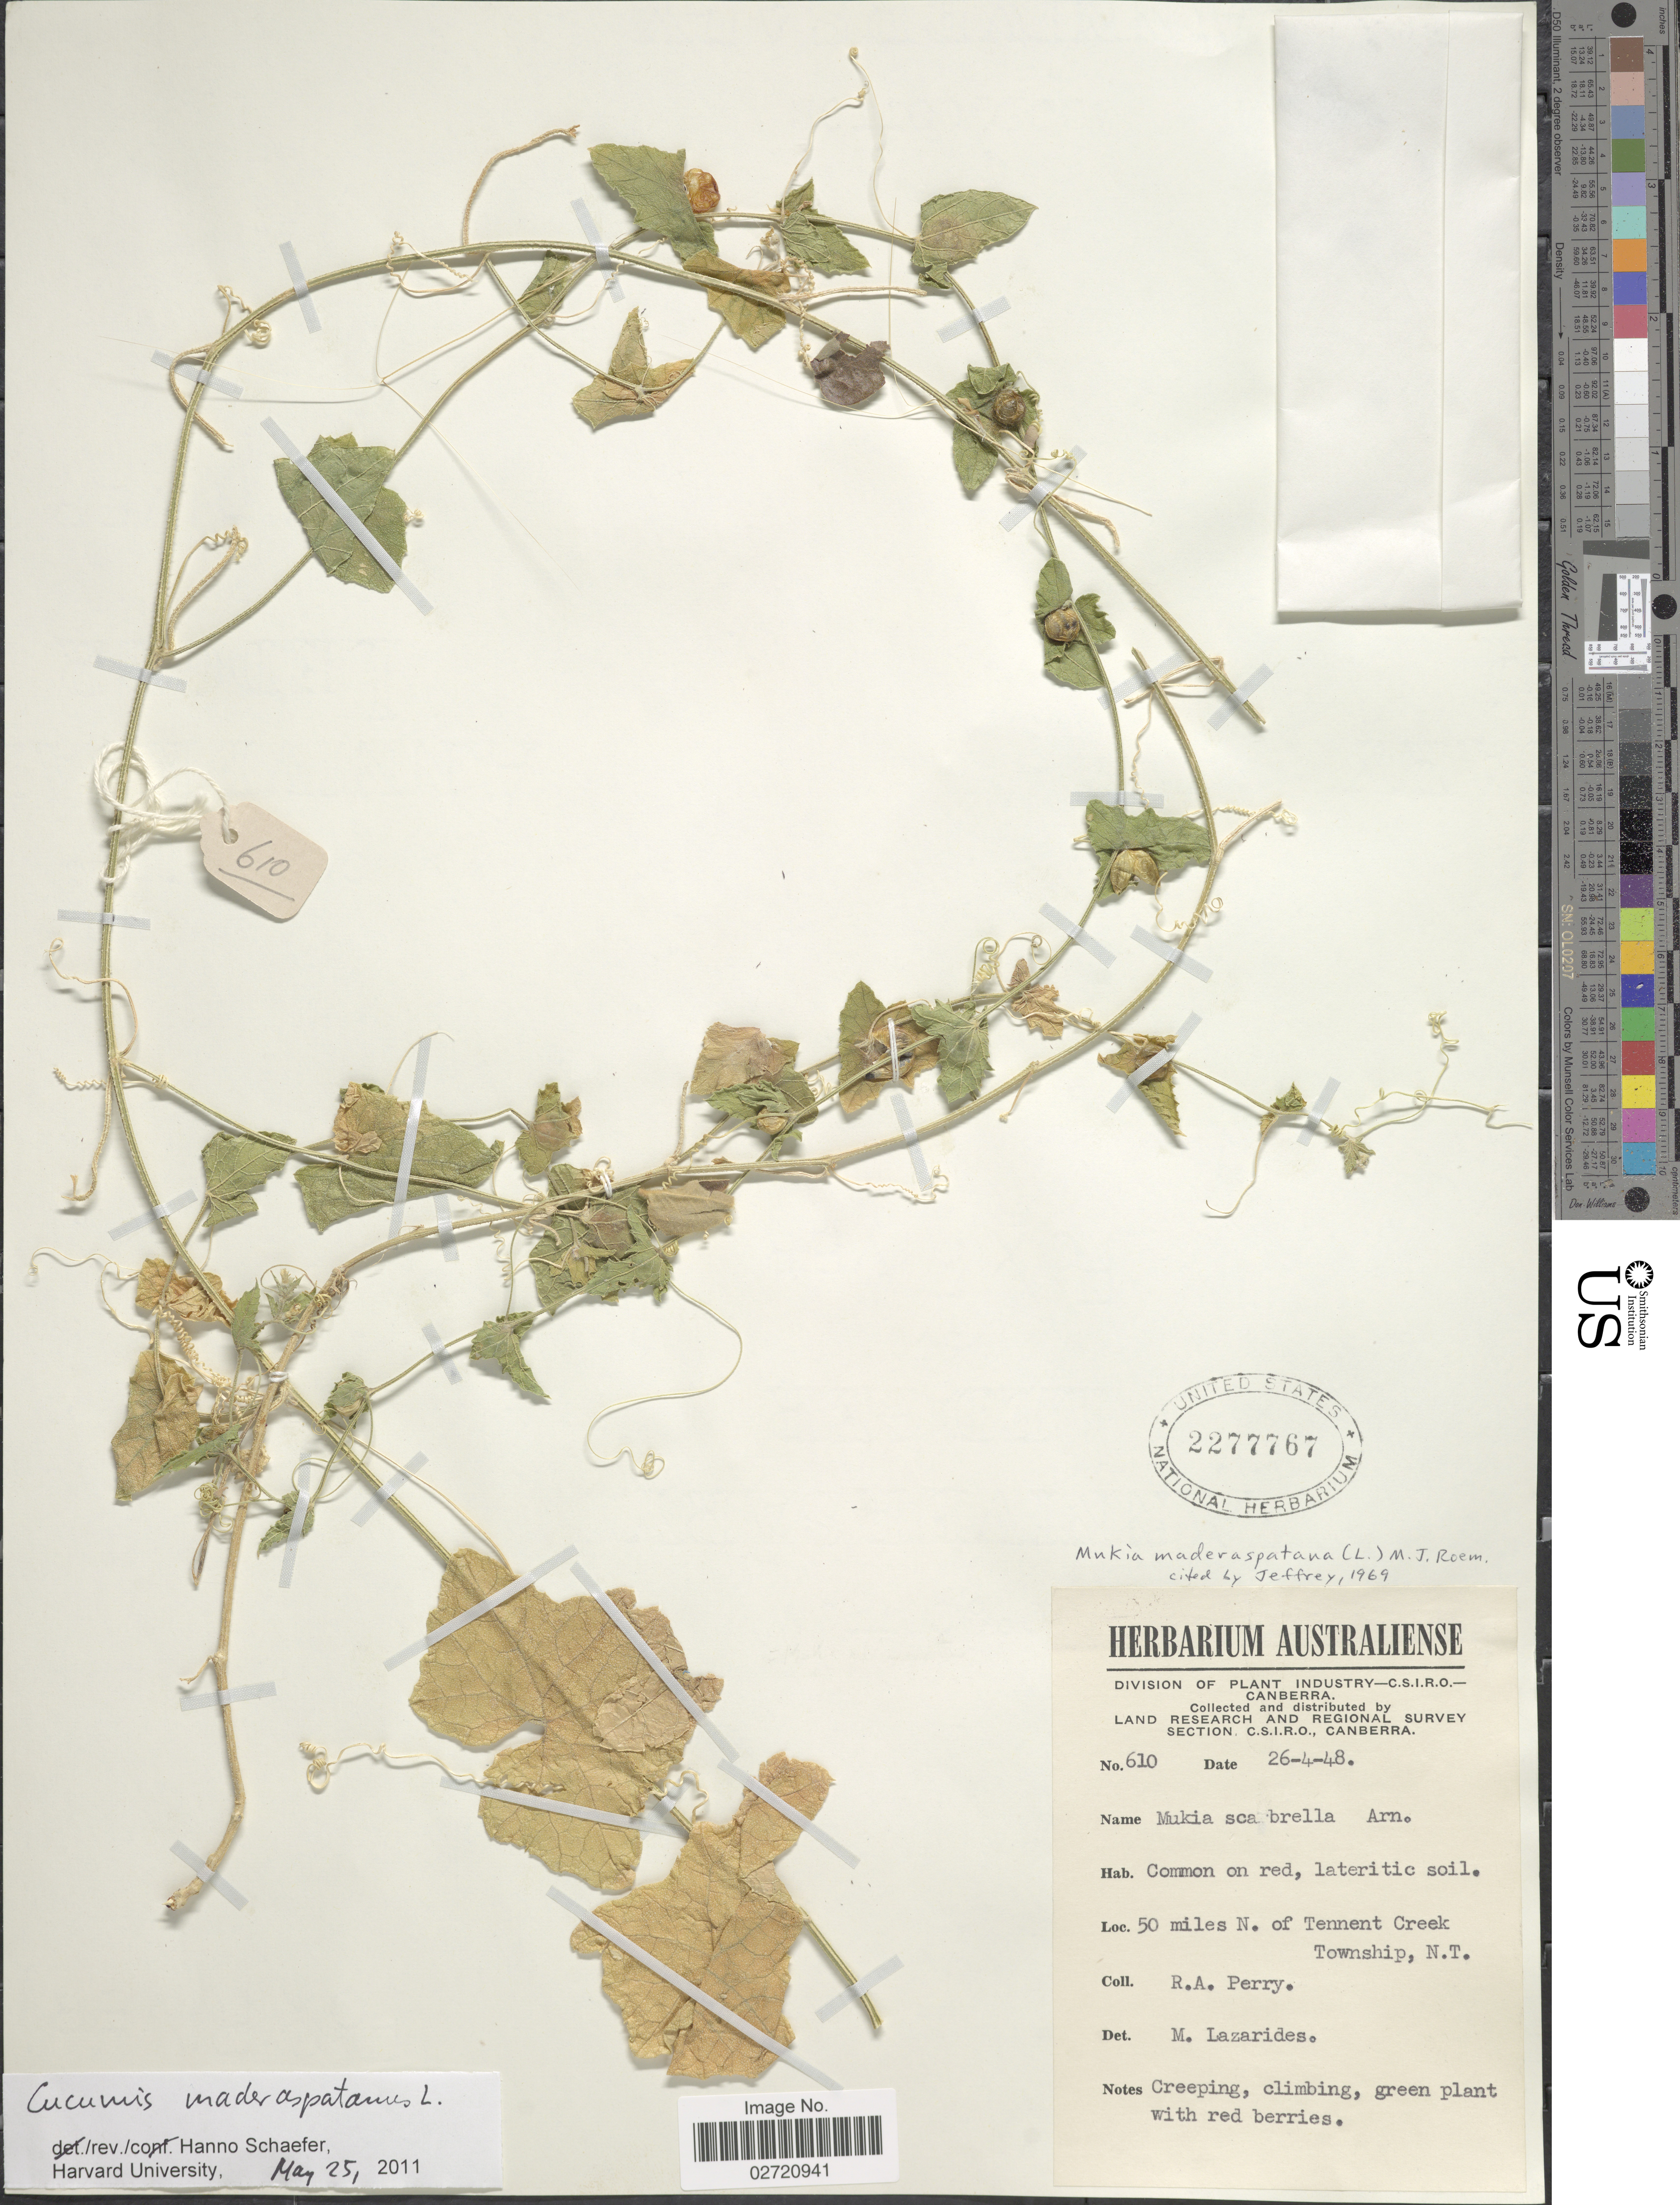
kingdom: Plantae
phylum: Tracheophyta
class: Magnoliopsida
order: Cucurbitales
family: Cucurbitaceae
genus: Cucumis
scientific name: Cucumis maderaspatanus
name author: L.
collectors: Perry, R. A.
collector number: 610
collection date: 1948-04-26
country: Australia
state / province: Northern Territory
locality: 50 miles N of Tennent Creek, Township, N.T.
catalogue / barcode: US 2277767